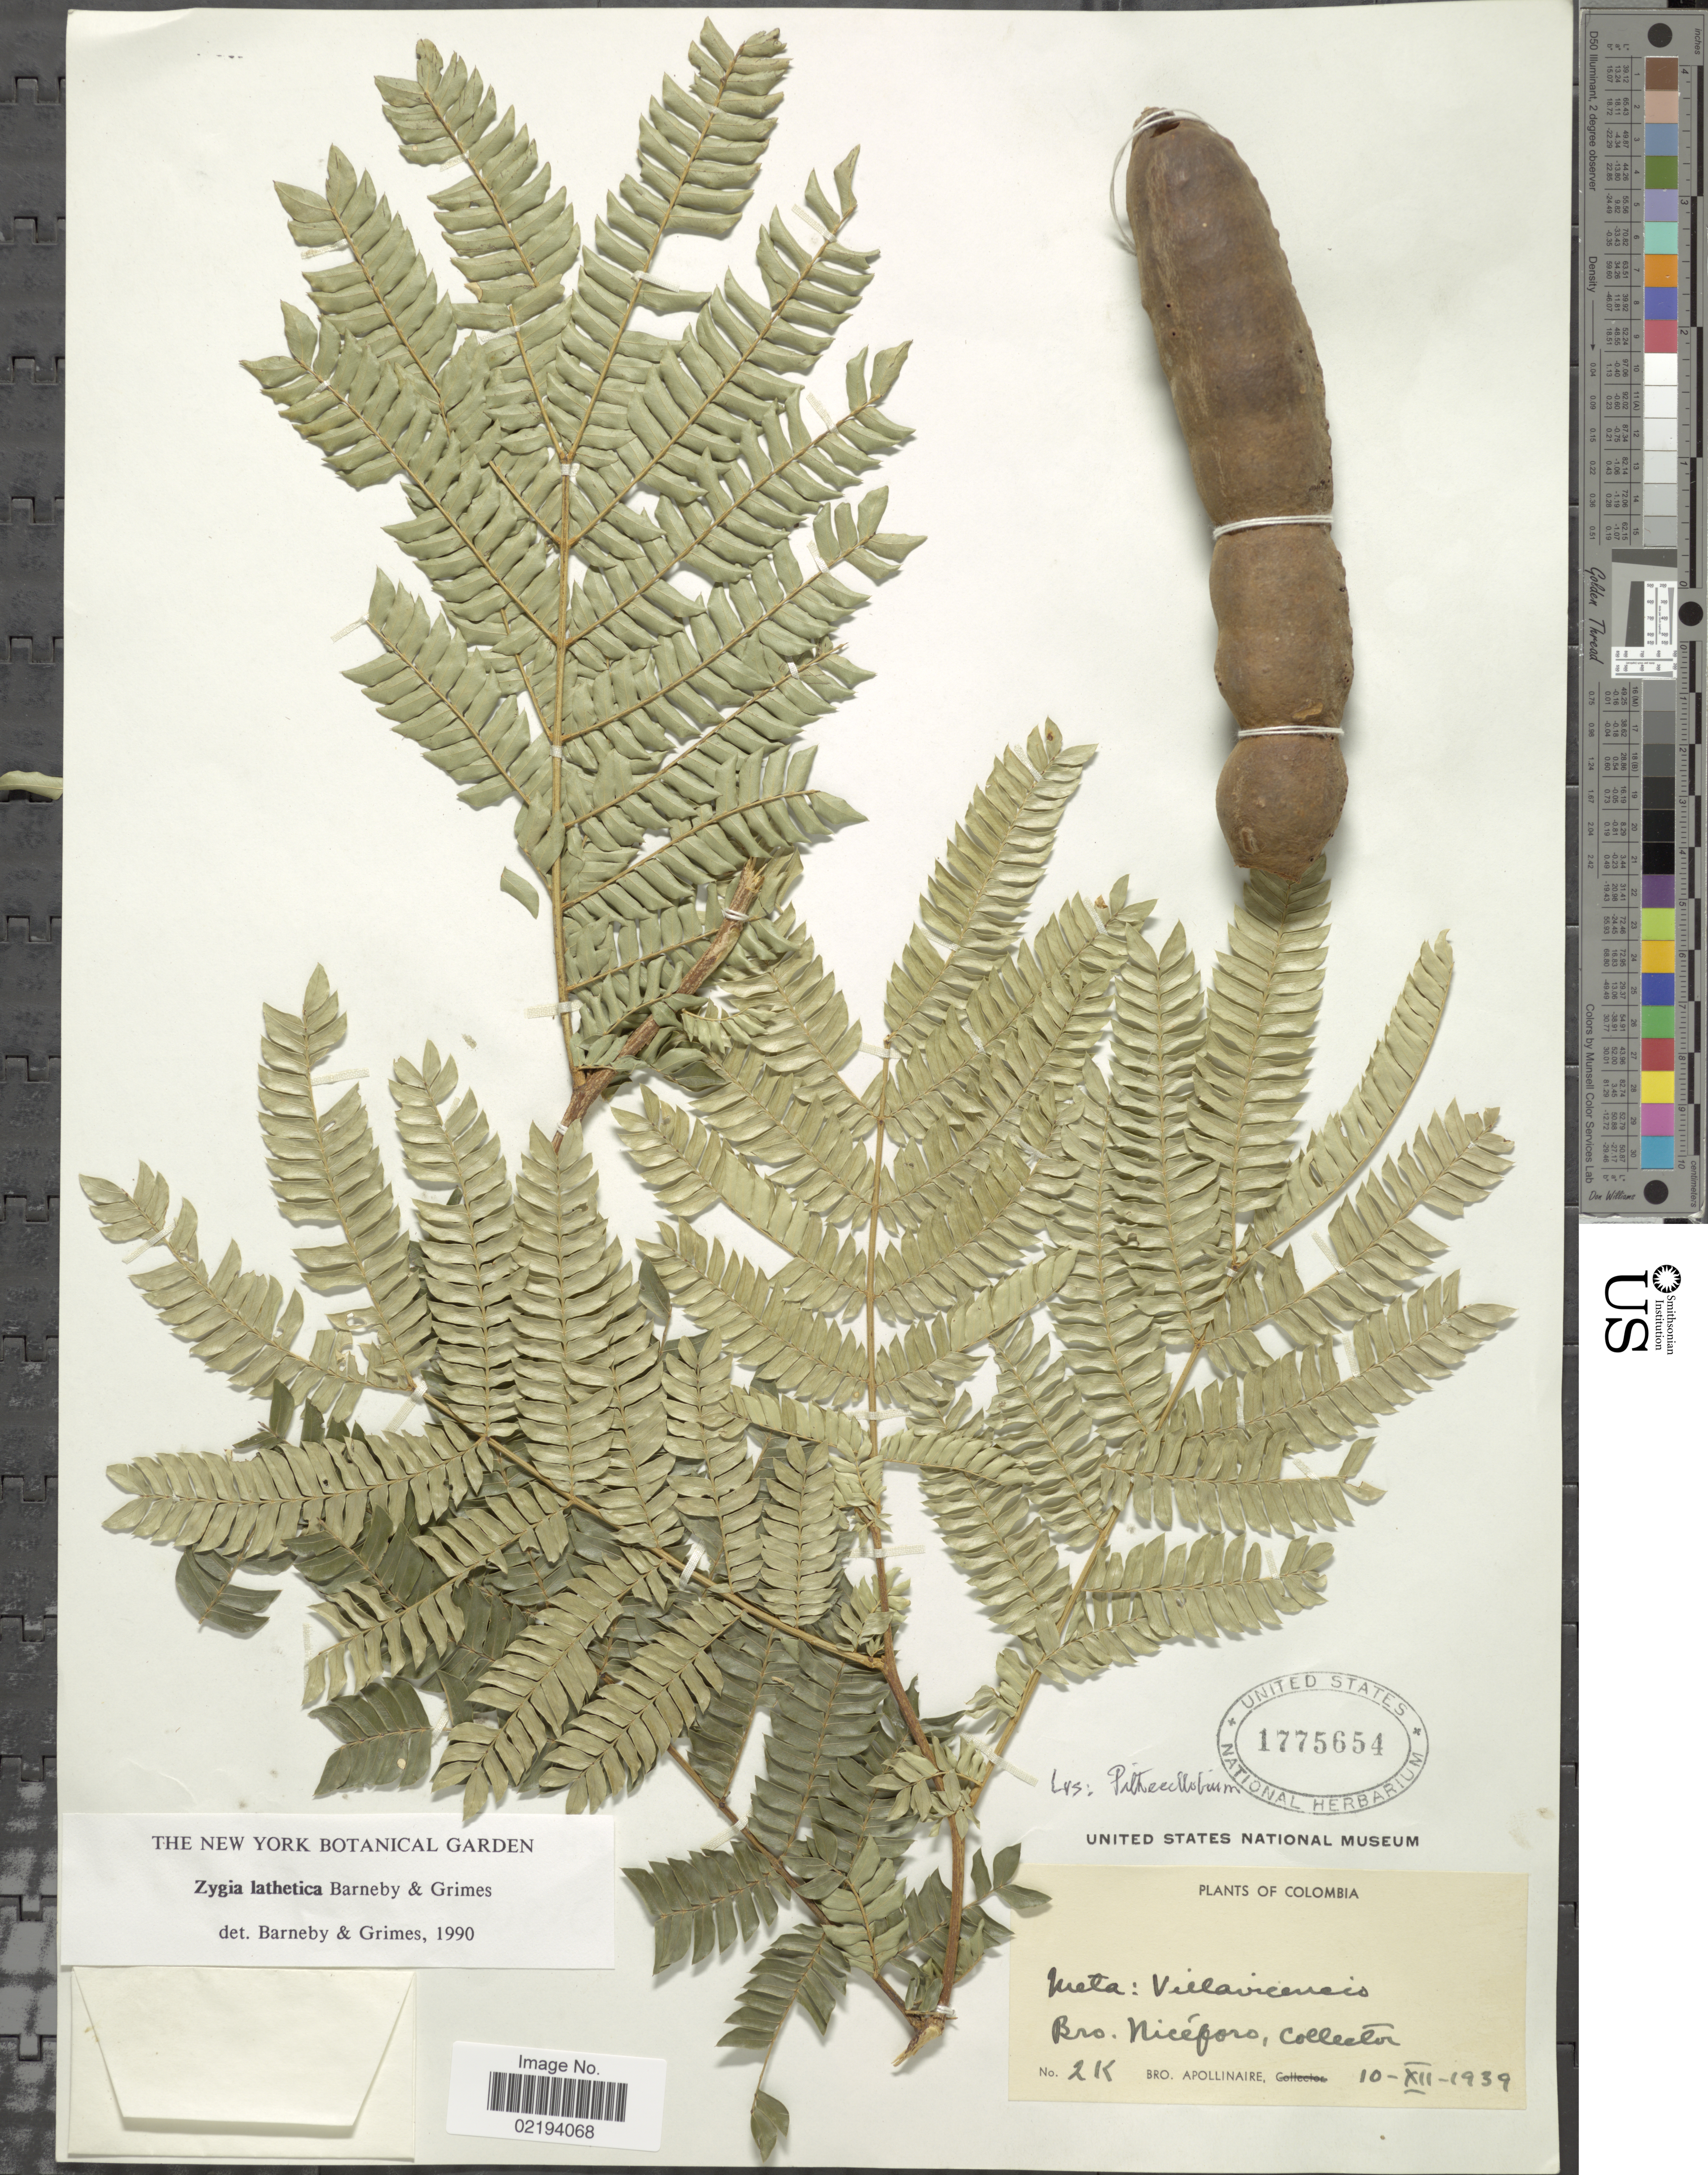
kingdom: Plantae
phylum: Tracheophyta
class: Magnoliopsida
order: Fabales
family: Fabaceae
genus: Zygia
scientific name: Zygia lathetica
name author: Barneby & J.W. Grimes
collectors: M. Niceforo & Bro. Apollinaire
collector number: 2K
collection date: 1939-12-10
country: Colombia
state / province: Meta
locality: Villavicenecio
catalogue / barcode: US 1775654